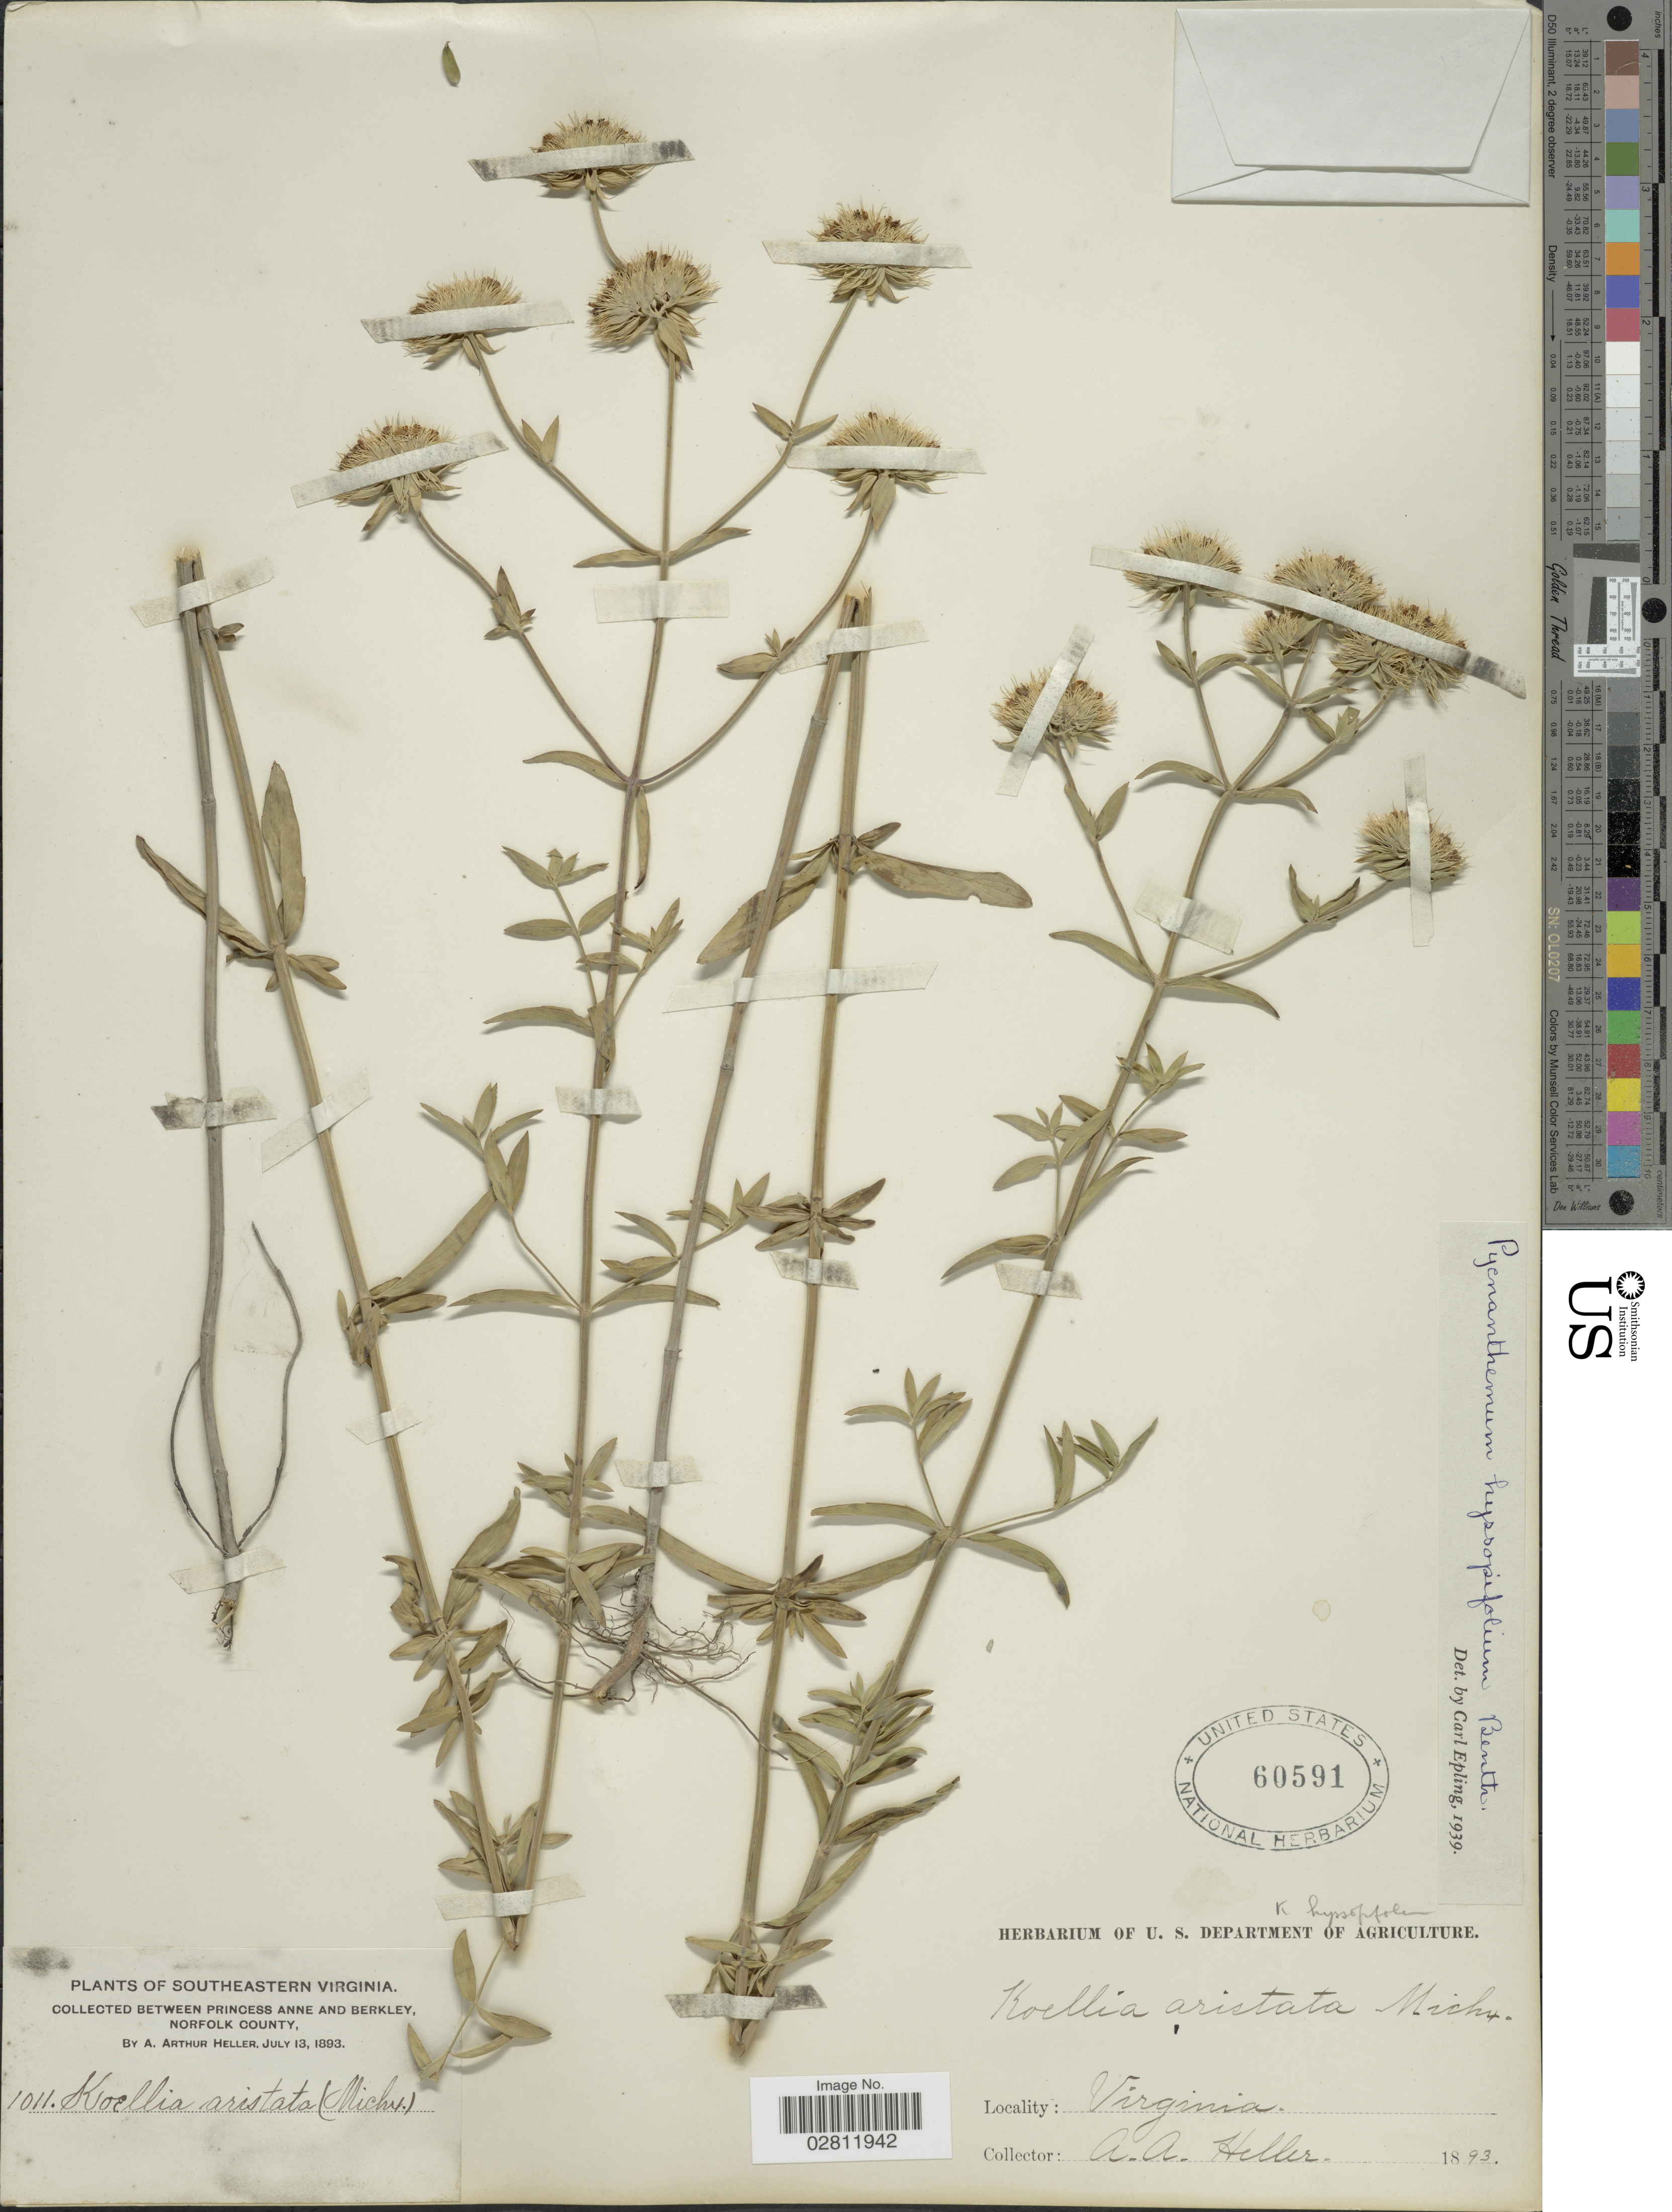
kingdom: Plantae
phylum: Tracheophyta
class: Magnoliopsida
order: Lamiales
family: Lamiaceae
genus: Pycnanthemum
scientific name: Pycnanthemum flexuosum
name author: (Walter) Britton, Stearns & Poggenb.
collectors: A. A. Heller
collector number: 1011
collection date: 1893-07-13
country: United States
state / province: Virginia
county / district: City of Norfolk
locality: Southeastern Virginia. Between Princess Anne and Berkley, Norfolk County.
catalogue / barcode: US 60591